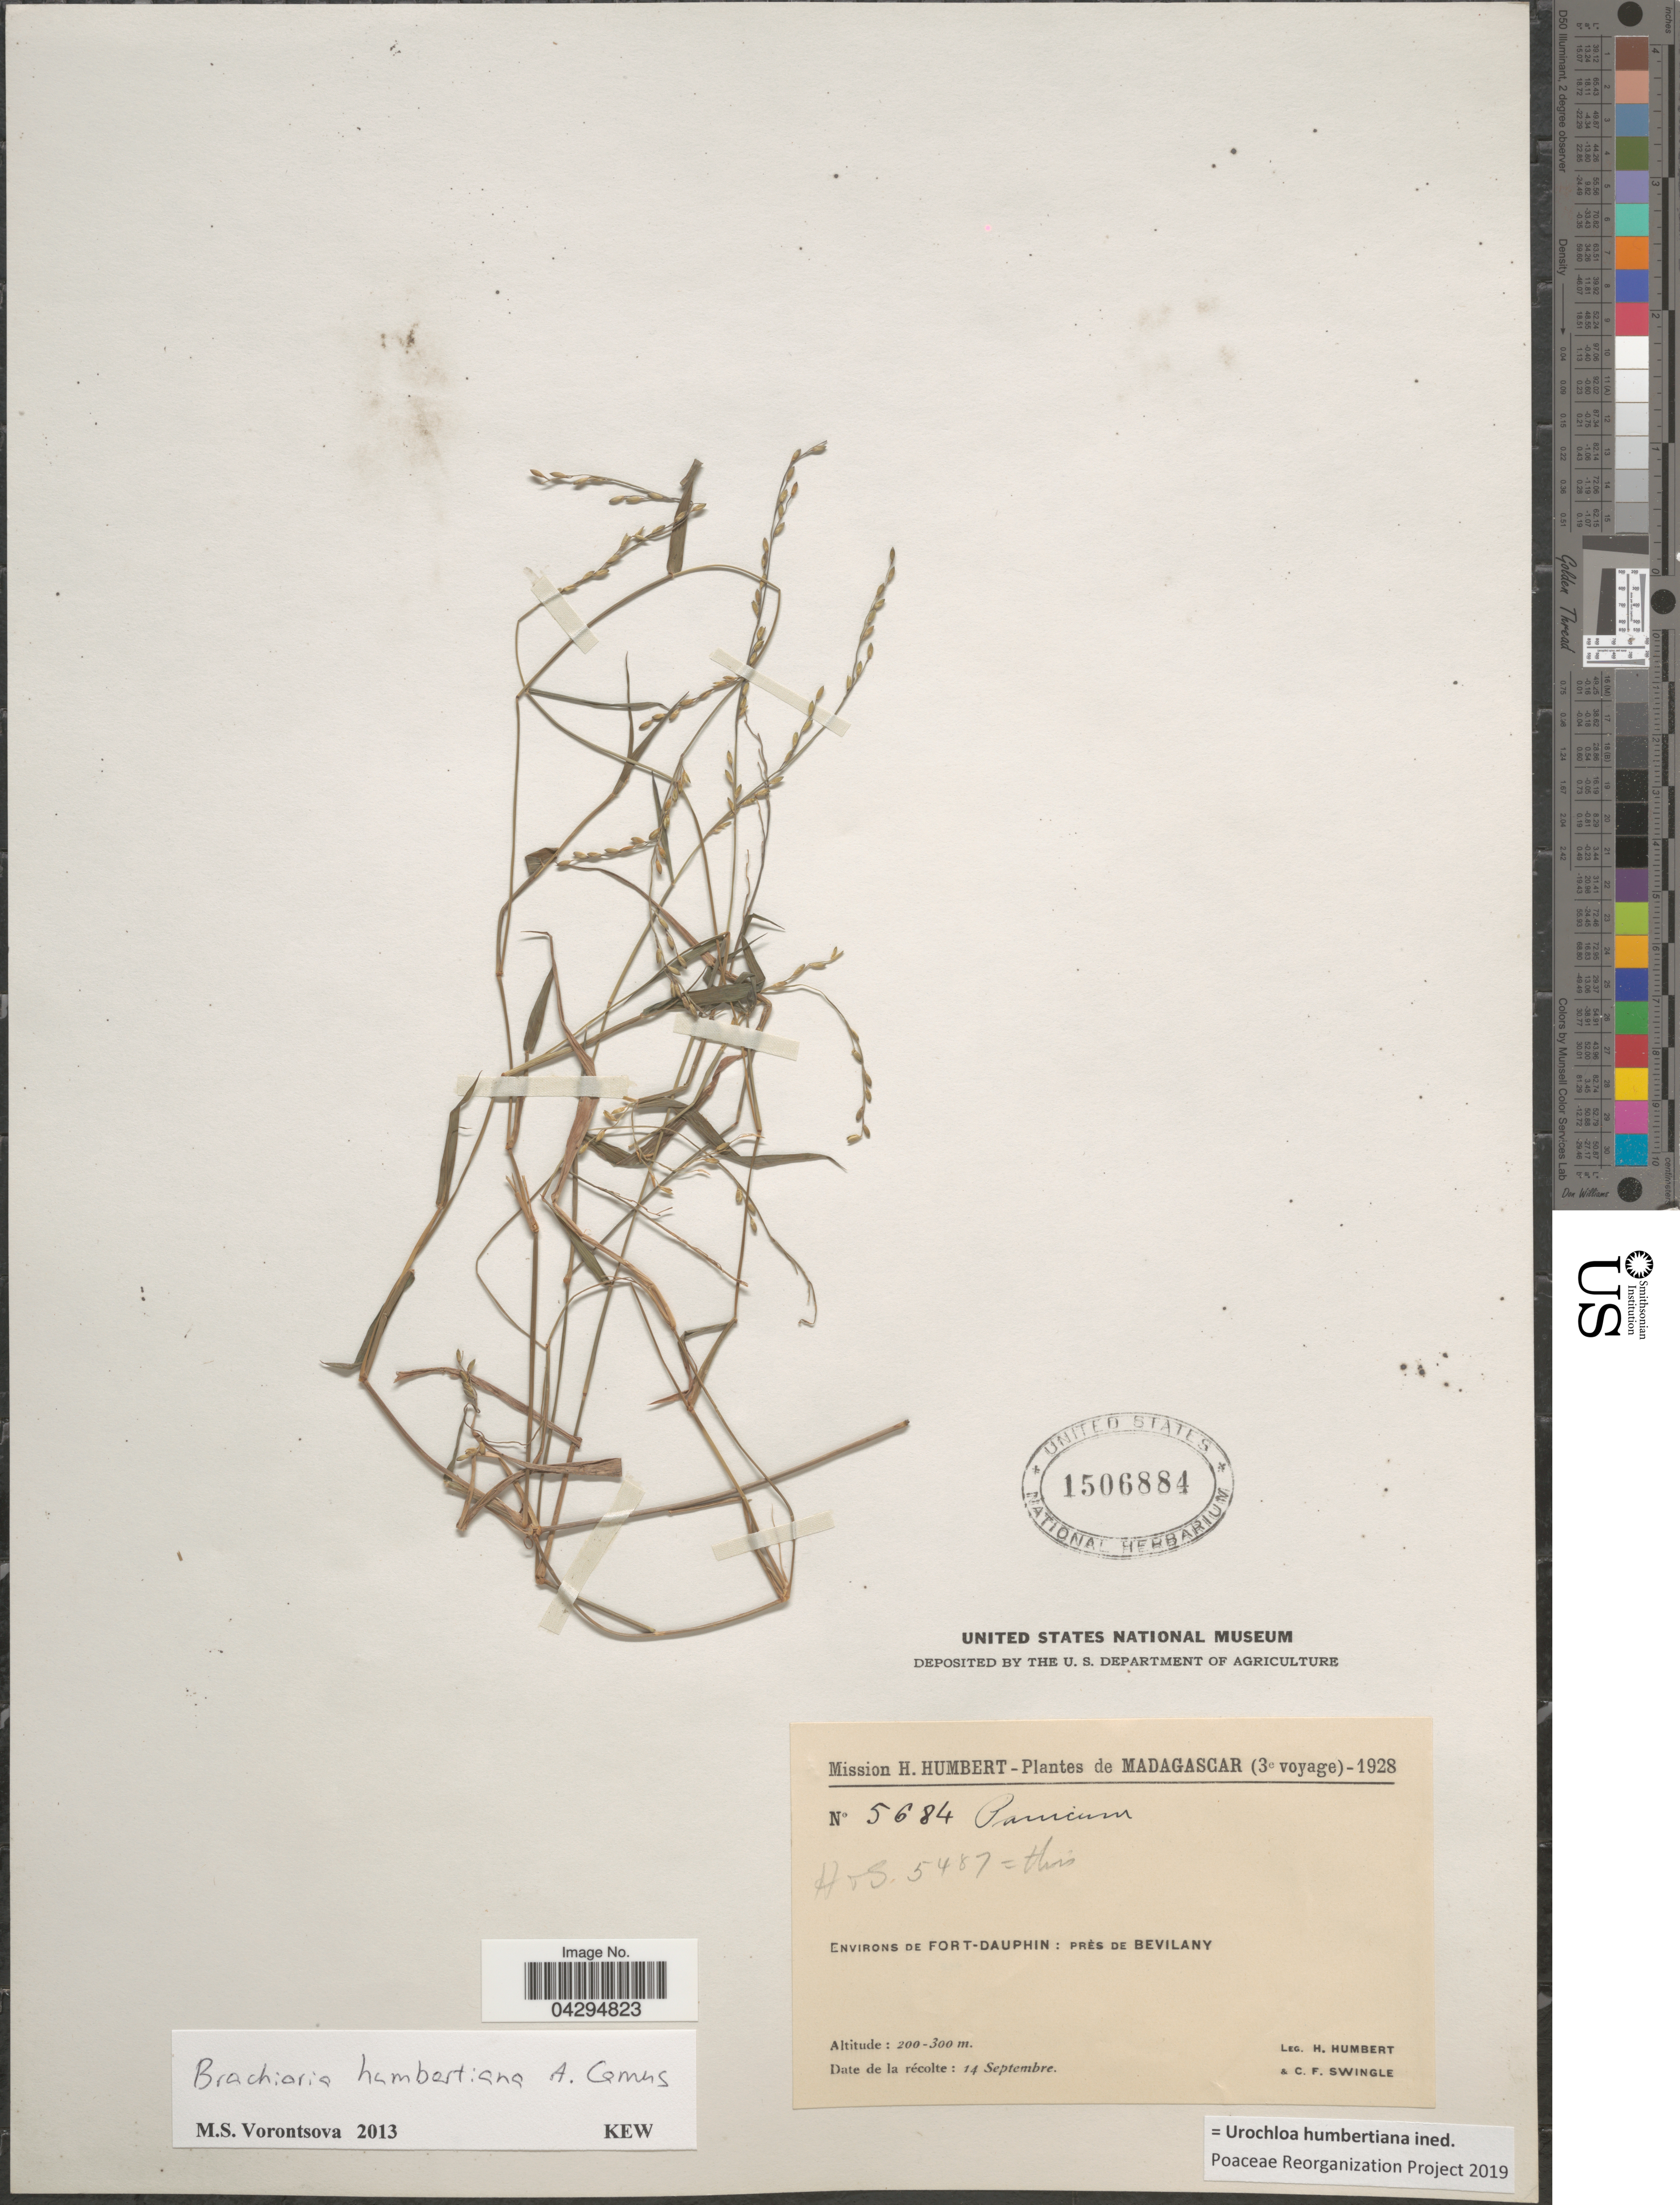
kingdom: Plantae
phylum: Tracheophyta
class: Liliopsida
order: Poales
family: Poaceae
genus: Urochloa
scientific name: Urochloa humbertiana ined.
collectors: H. Humbert & C. Swingle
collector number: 5684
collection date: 1928-09-14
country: Madagascar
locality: Environs de Fort-Dauphin: près de Bevilany. Mission H. Humbert - Plantes de Madagascar (3ͤ voyage) - 1928.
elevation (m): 200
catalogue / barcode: US 1506884